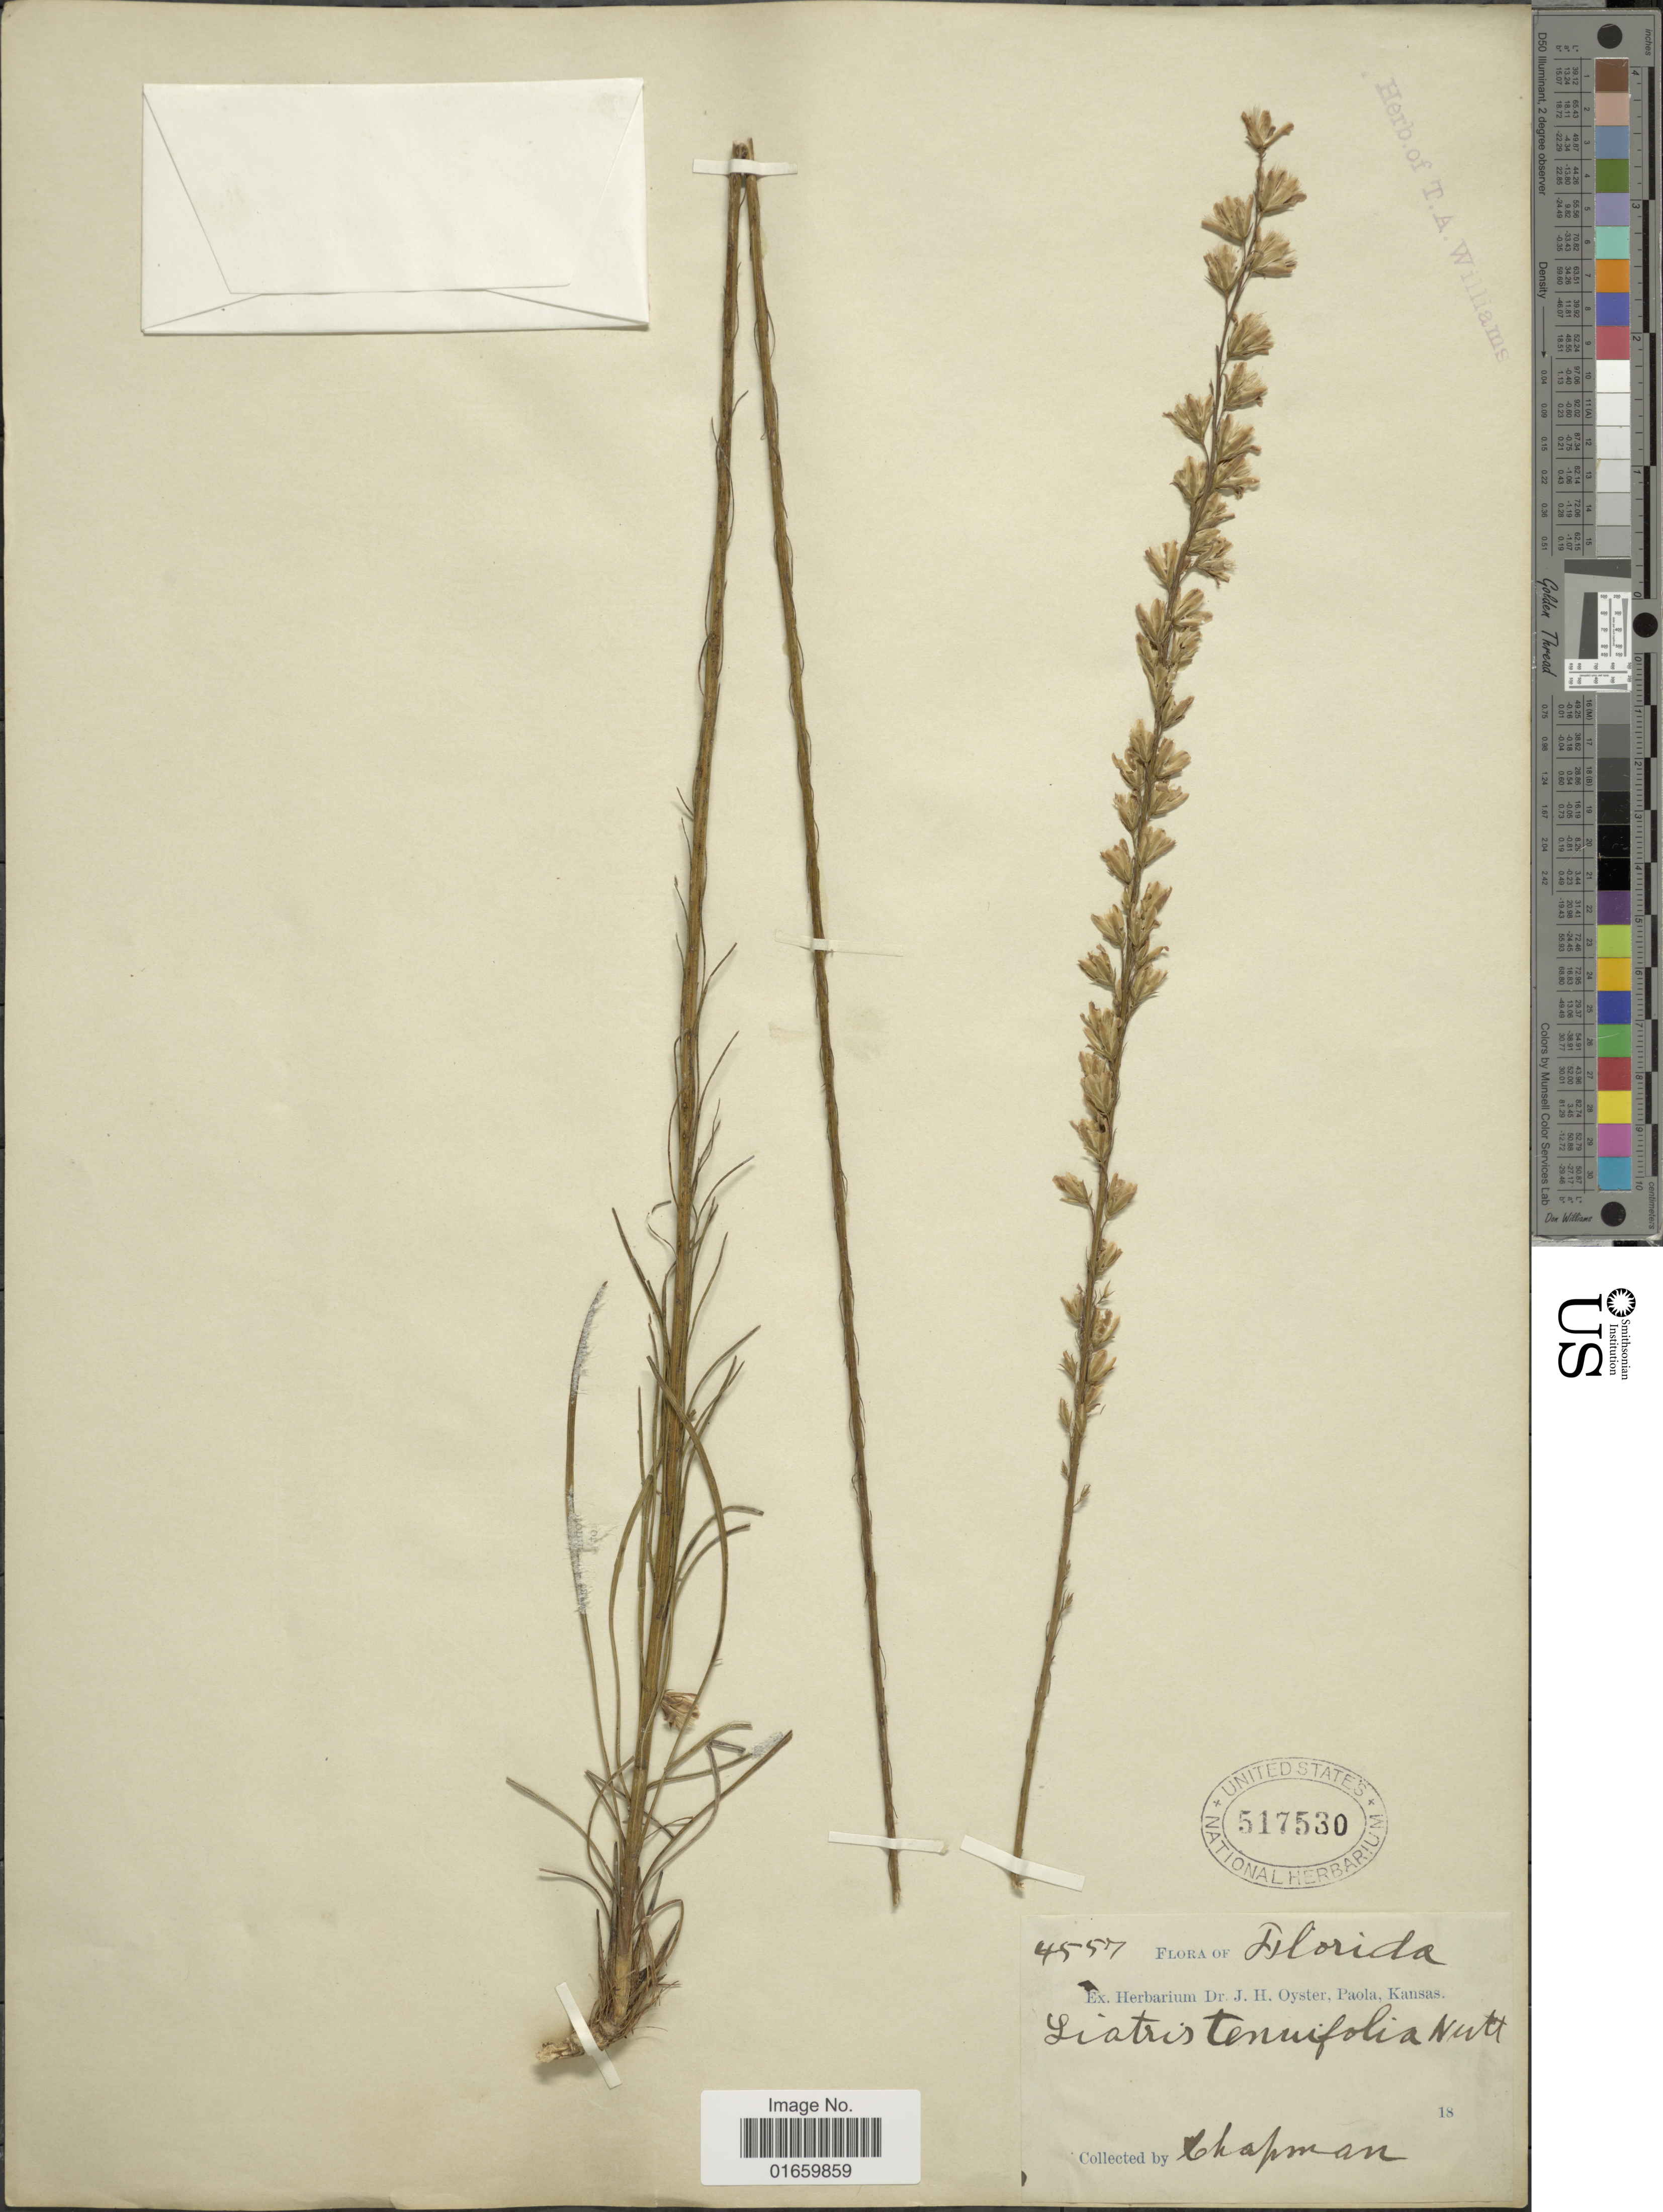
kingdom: Plantae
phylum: Tracheophyta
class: Magnoliopsida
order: Asterales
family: Asteraceae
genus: Liatris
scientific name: Liatris tenuifolia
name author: Nutt.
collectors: A. Chapman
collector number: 4557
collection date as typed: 18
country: United States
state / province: Florida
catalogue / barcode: US 517530